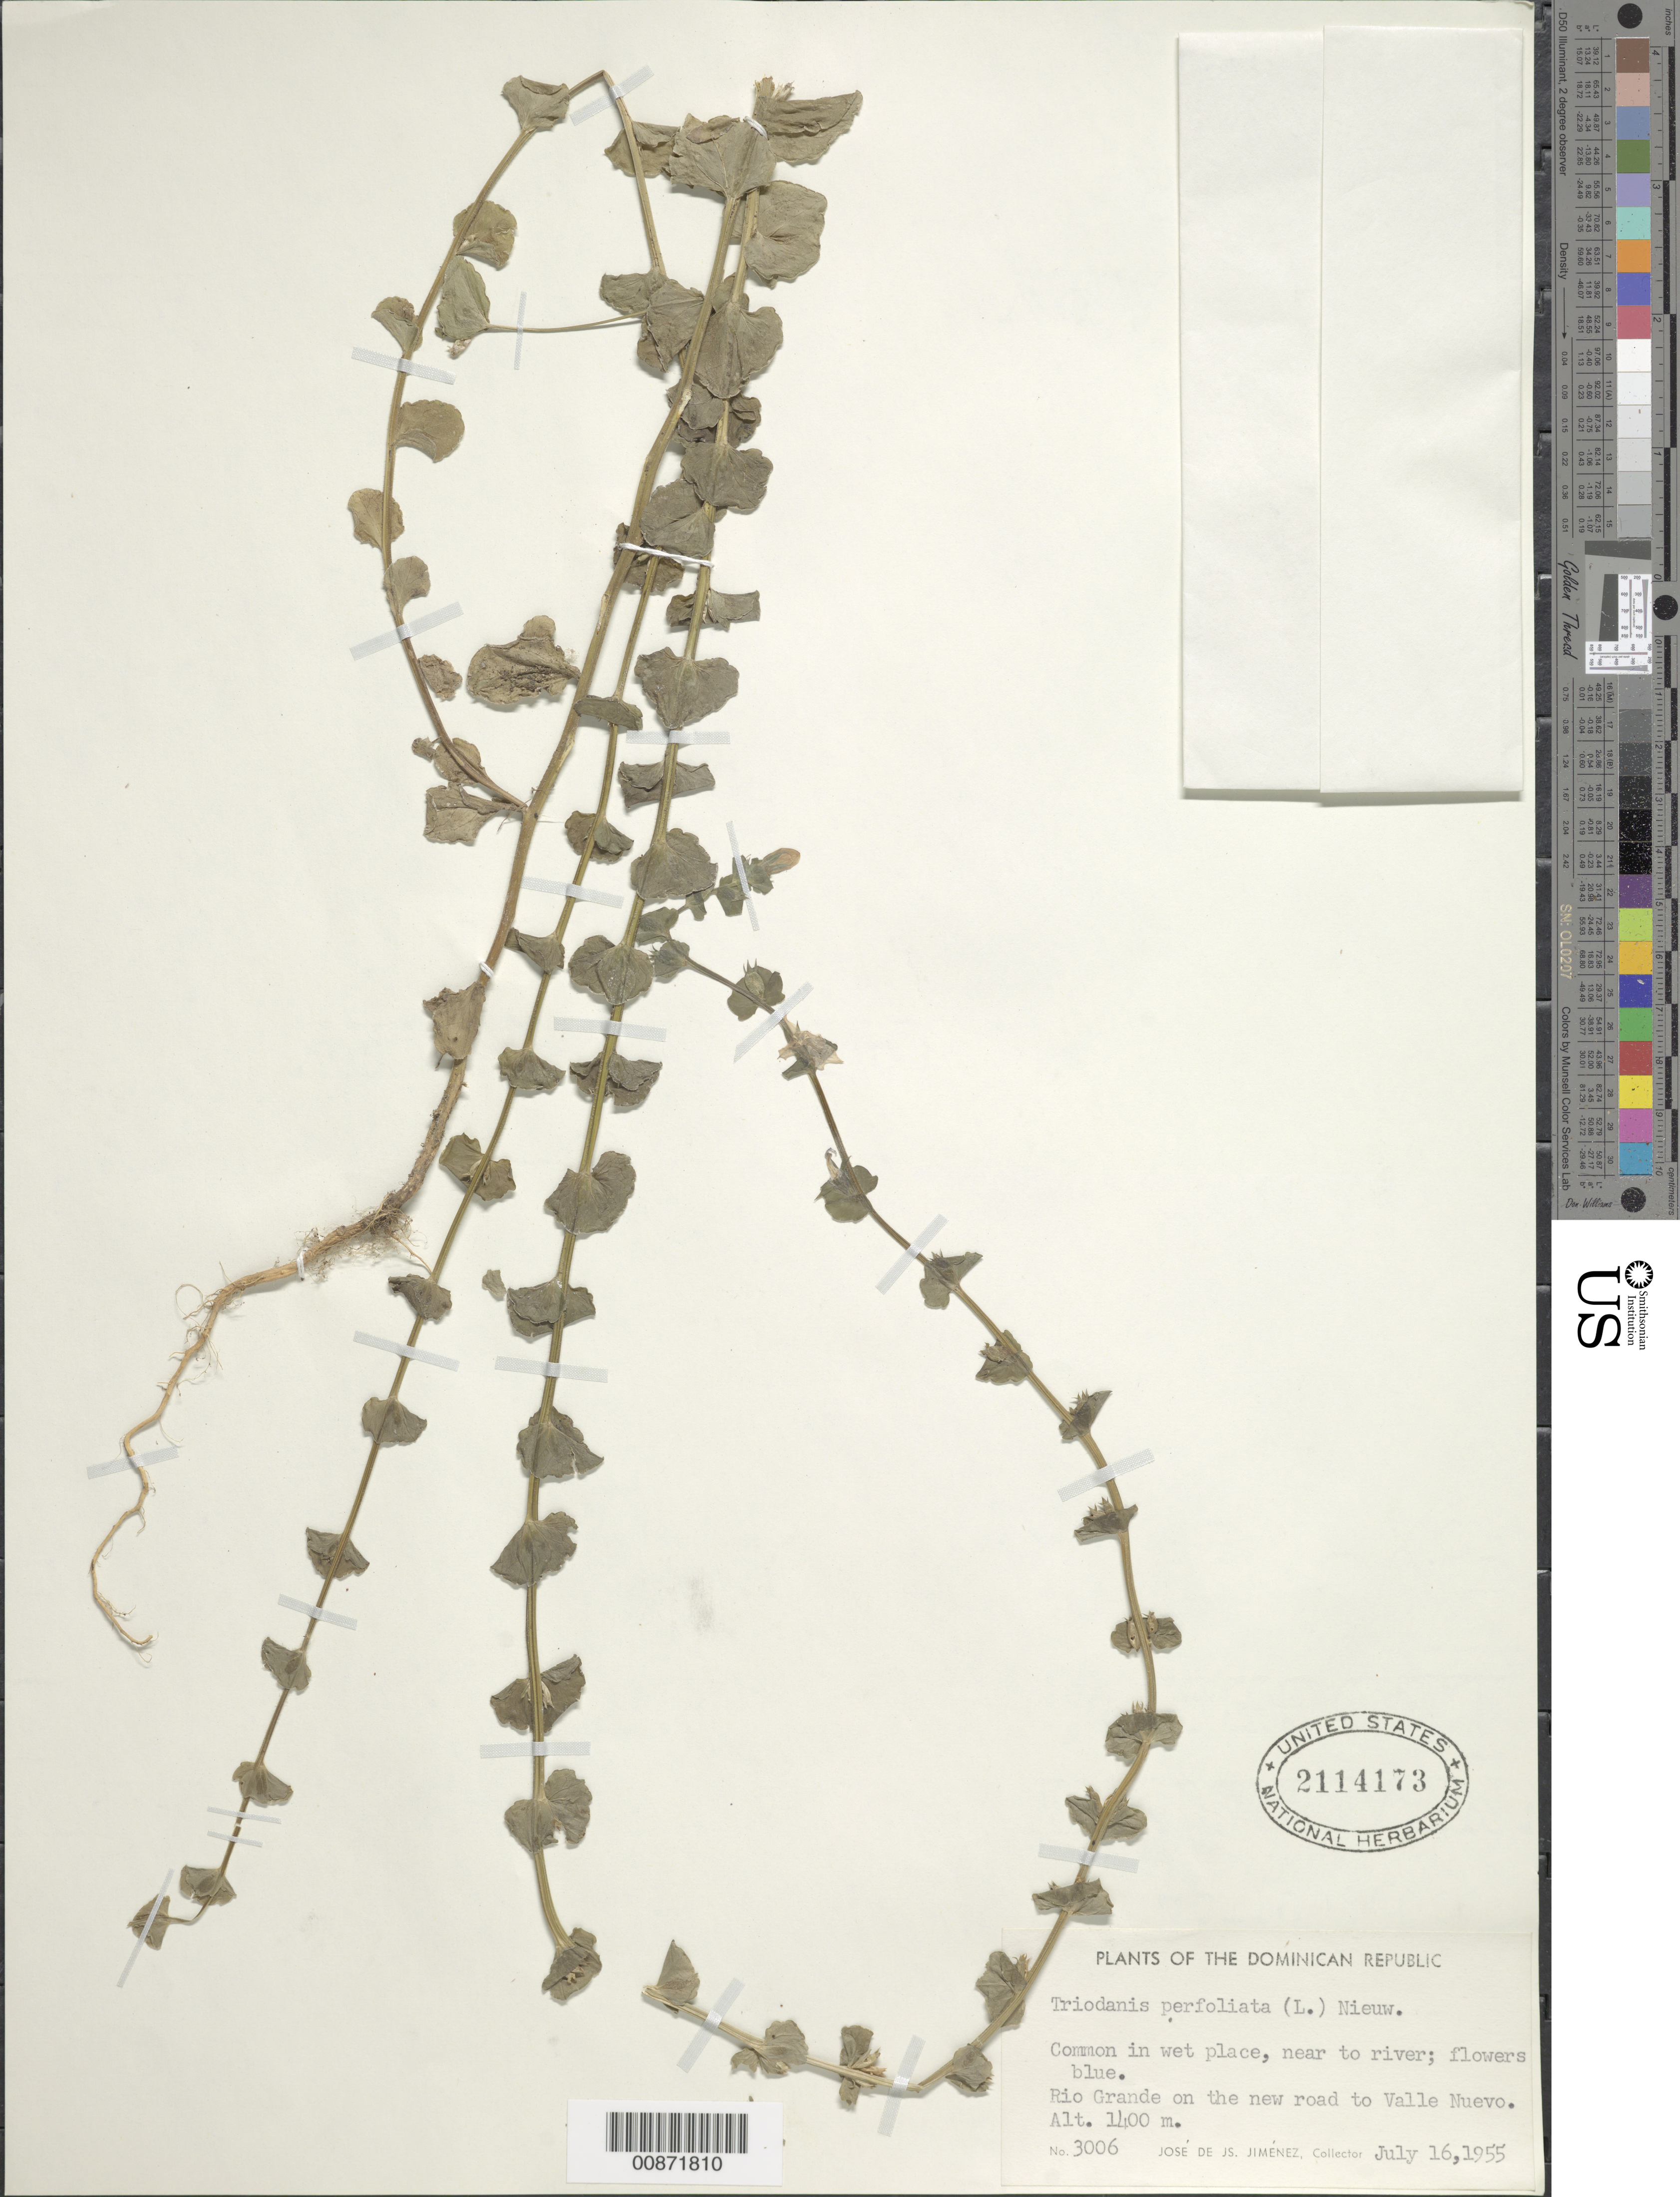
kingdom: Plantae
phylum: Tracheophyta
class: Magnoliopsida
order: Asterales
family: Campanulaceae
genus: Triodanis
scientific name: Triodanis perfoliata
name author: (L.) Nieuwl.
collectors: J. J. Jiménez Almonte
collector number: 3006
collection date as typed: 16 Jul 1955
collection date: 1955-07-16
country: Dominican Republic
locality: Rio Grande, on the new road to Valle Nuevo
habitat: In wet places, along road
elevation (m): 1400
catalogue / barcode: US 2114173